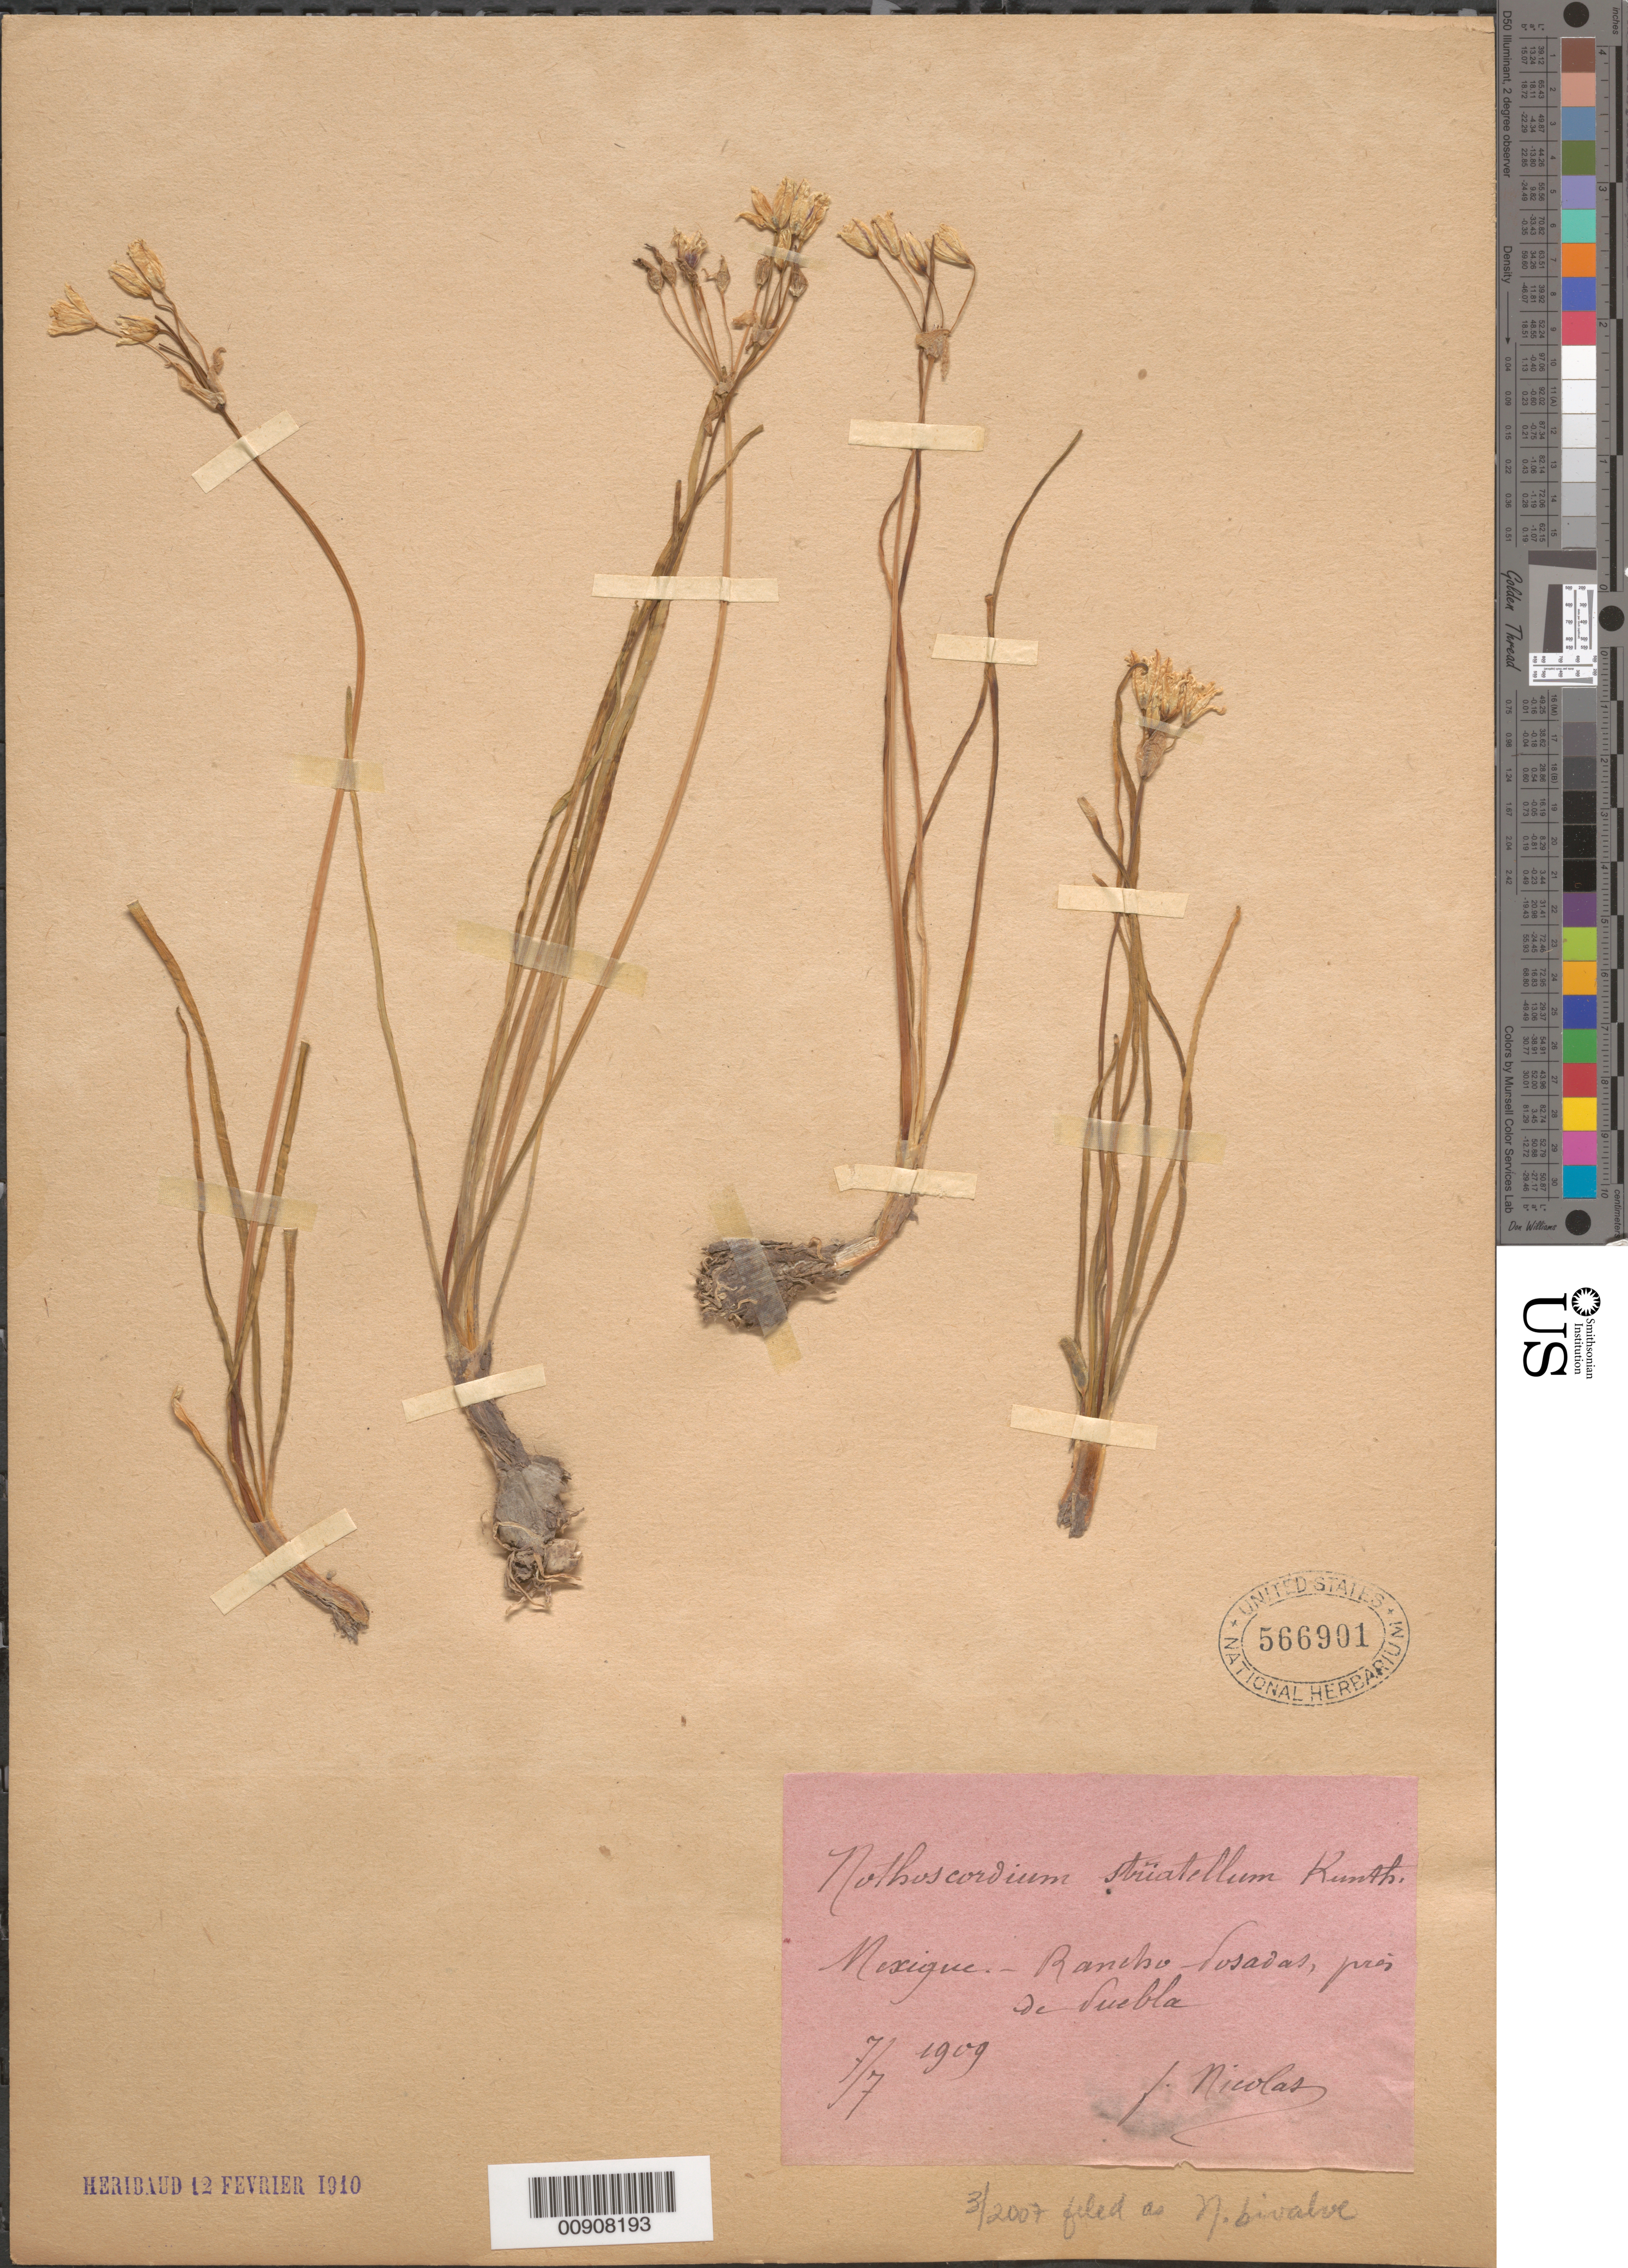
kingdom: Plantae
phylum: Tracheophyta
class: Liliopsida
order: Asparagales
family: Amaryllidaceae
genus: Nothoscordum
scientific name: Nothoscordum bivalve var. bivalve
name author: (L.) Britton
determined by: Strong, M. T., (US), Smithsonian Institution - National Museum of Natural History (UNITED STATES)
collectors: B. Nicolas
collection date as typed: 07 Jul 1909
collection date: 1909-07-07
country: Mexico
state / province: Puebla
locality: Rancho Posadas, près de Puebla.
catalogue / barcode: US 566901